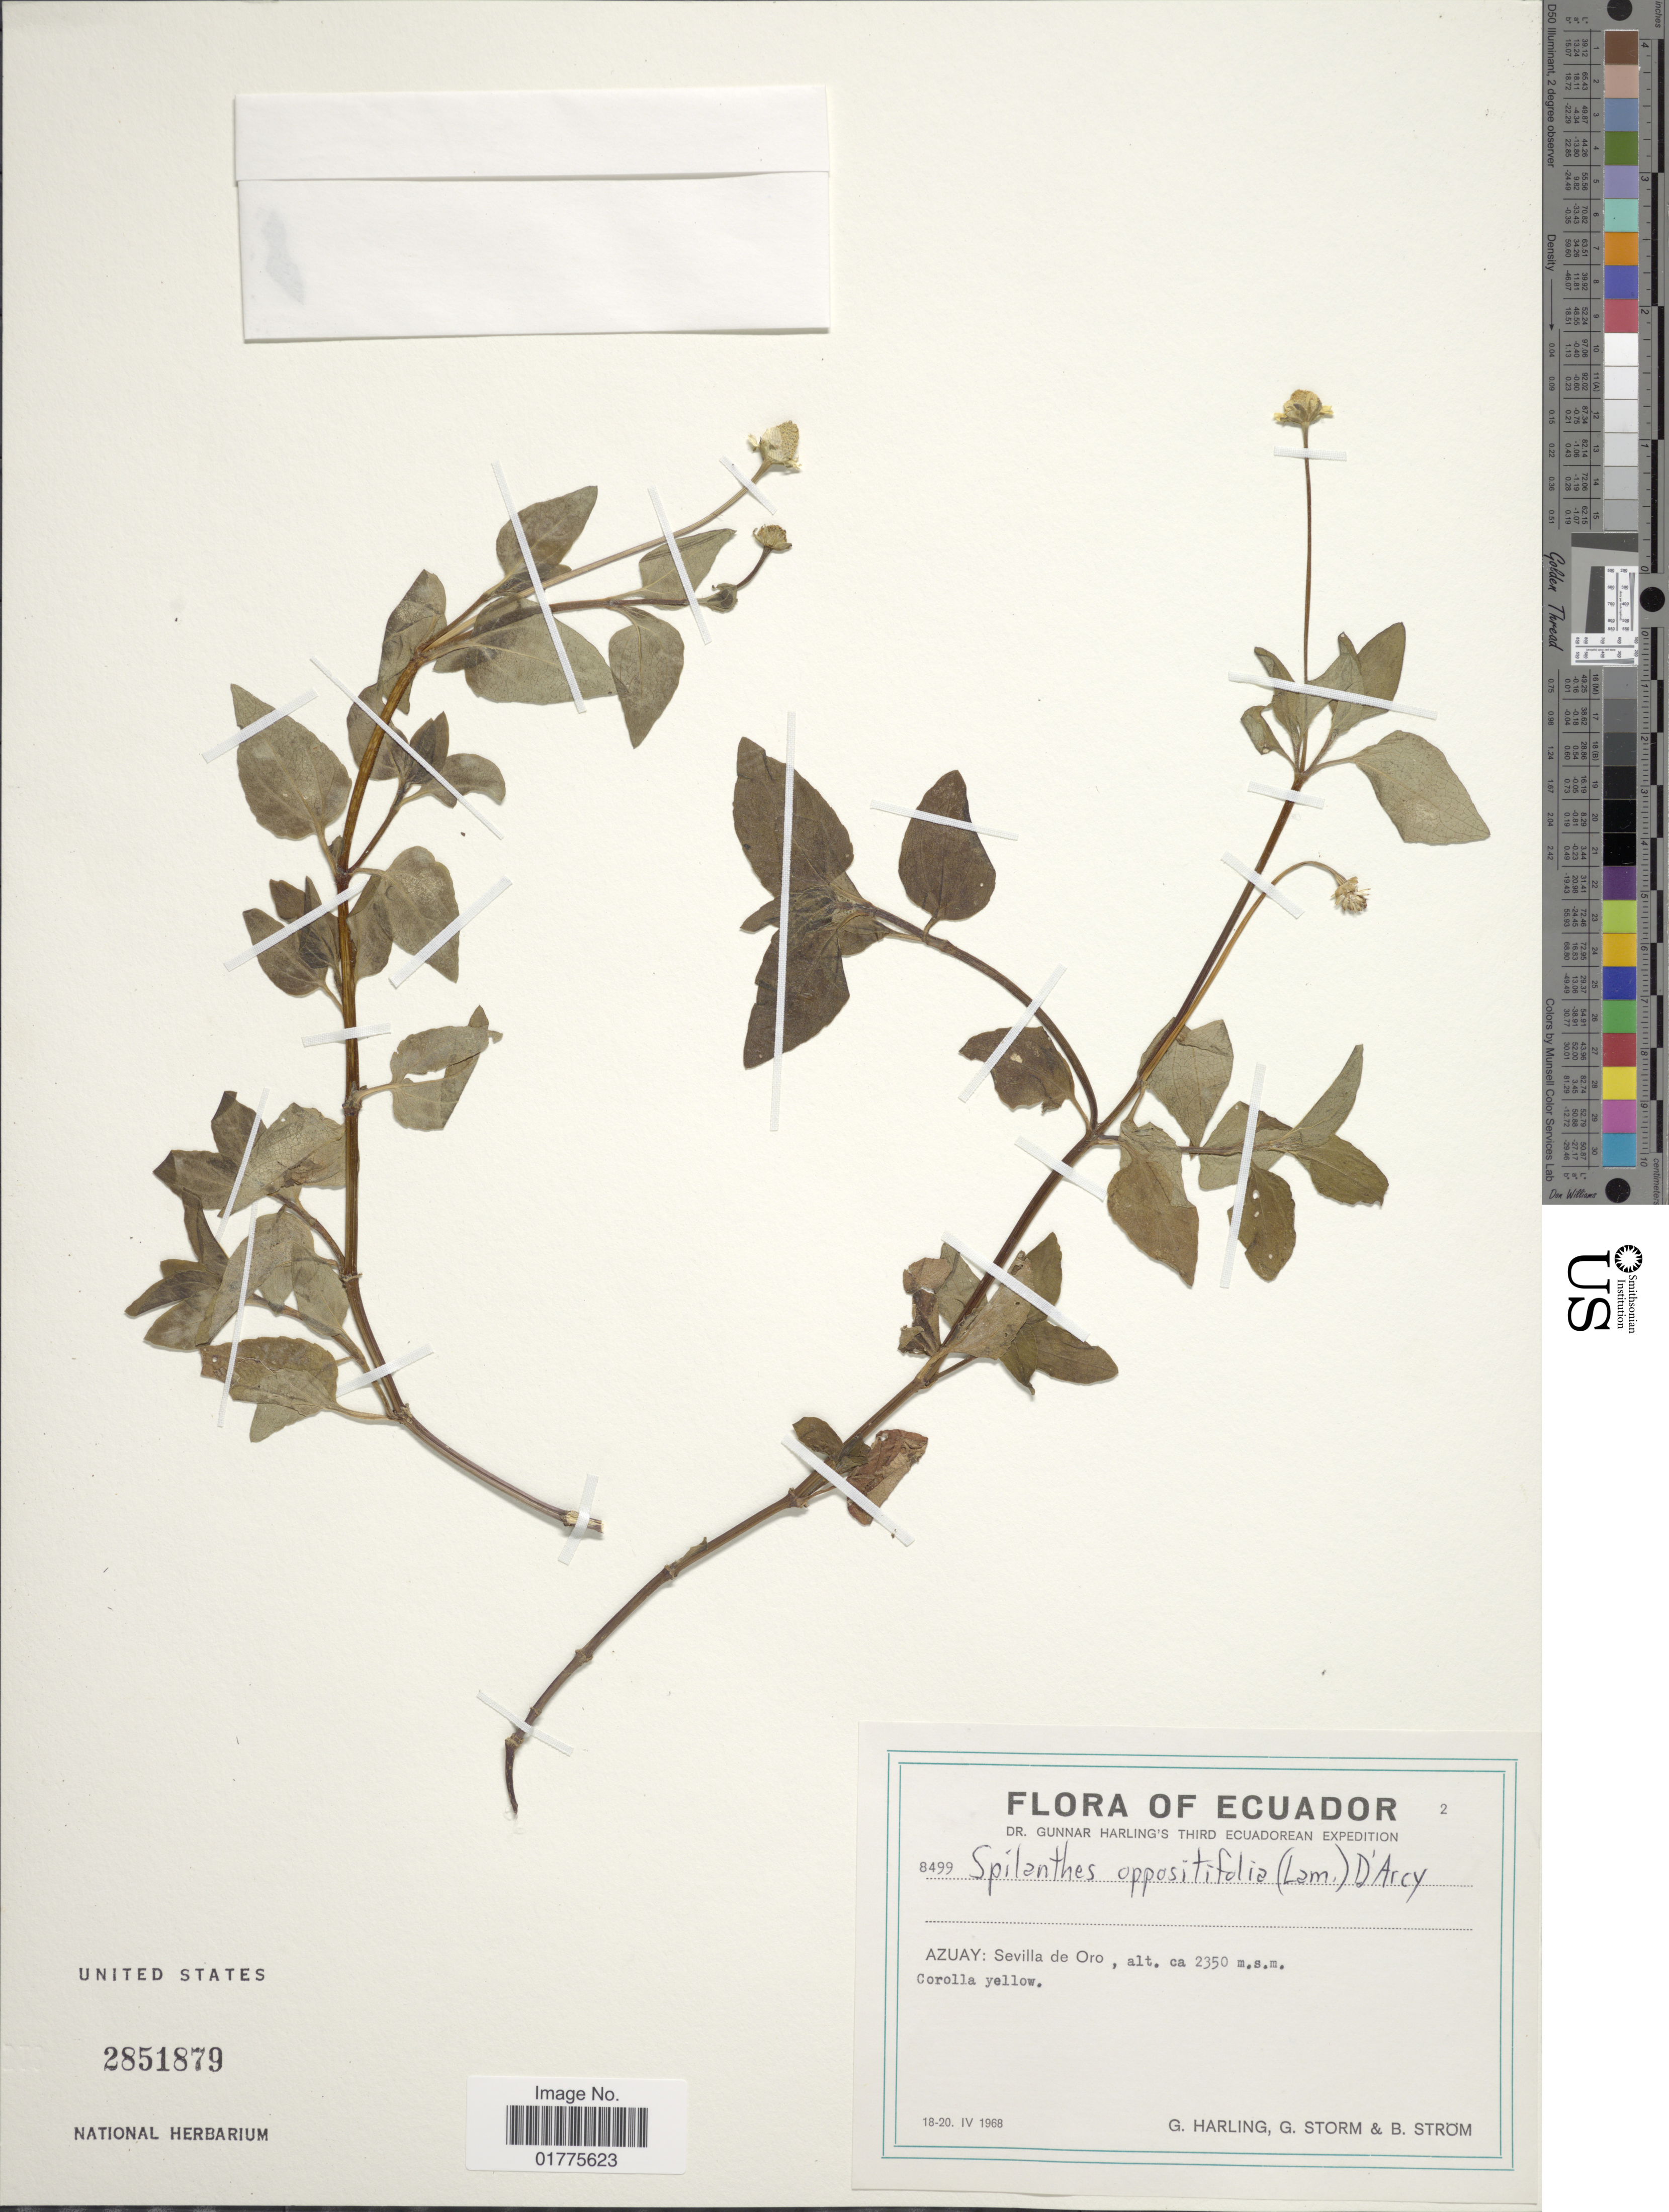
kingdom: Plantae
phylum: Tracheophyta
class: Magnoliopsida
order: Asterales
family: Asteraceae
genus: Acmella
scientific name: Acmella repens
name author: (Walter) Rich.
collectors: G. Harling, G. Storm & B. Strom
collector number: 8499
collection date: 1968-04-18/1968-04-20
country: Ecuador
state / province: Azuay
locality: Sevilla de Oro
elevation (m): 2350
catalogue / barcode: US 2851879